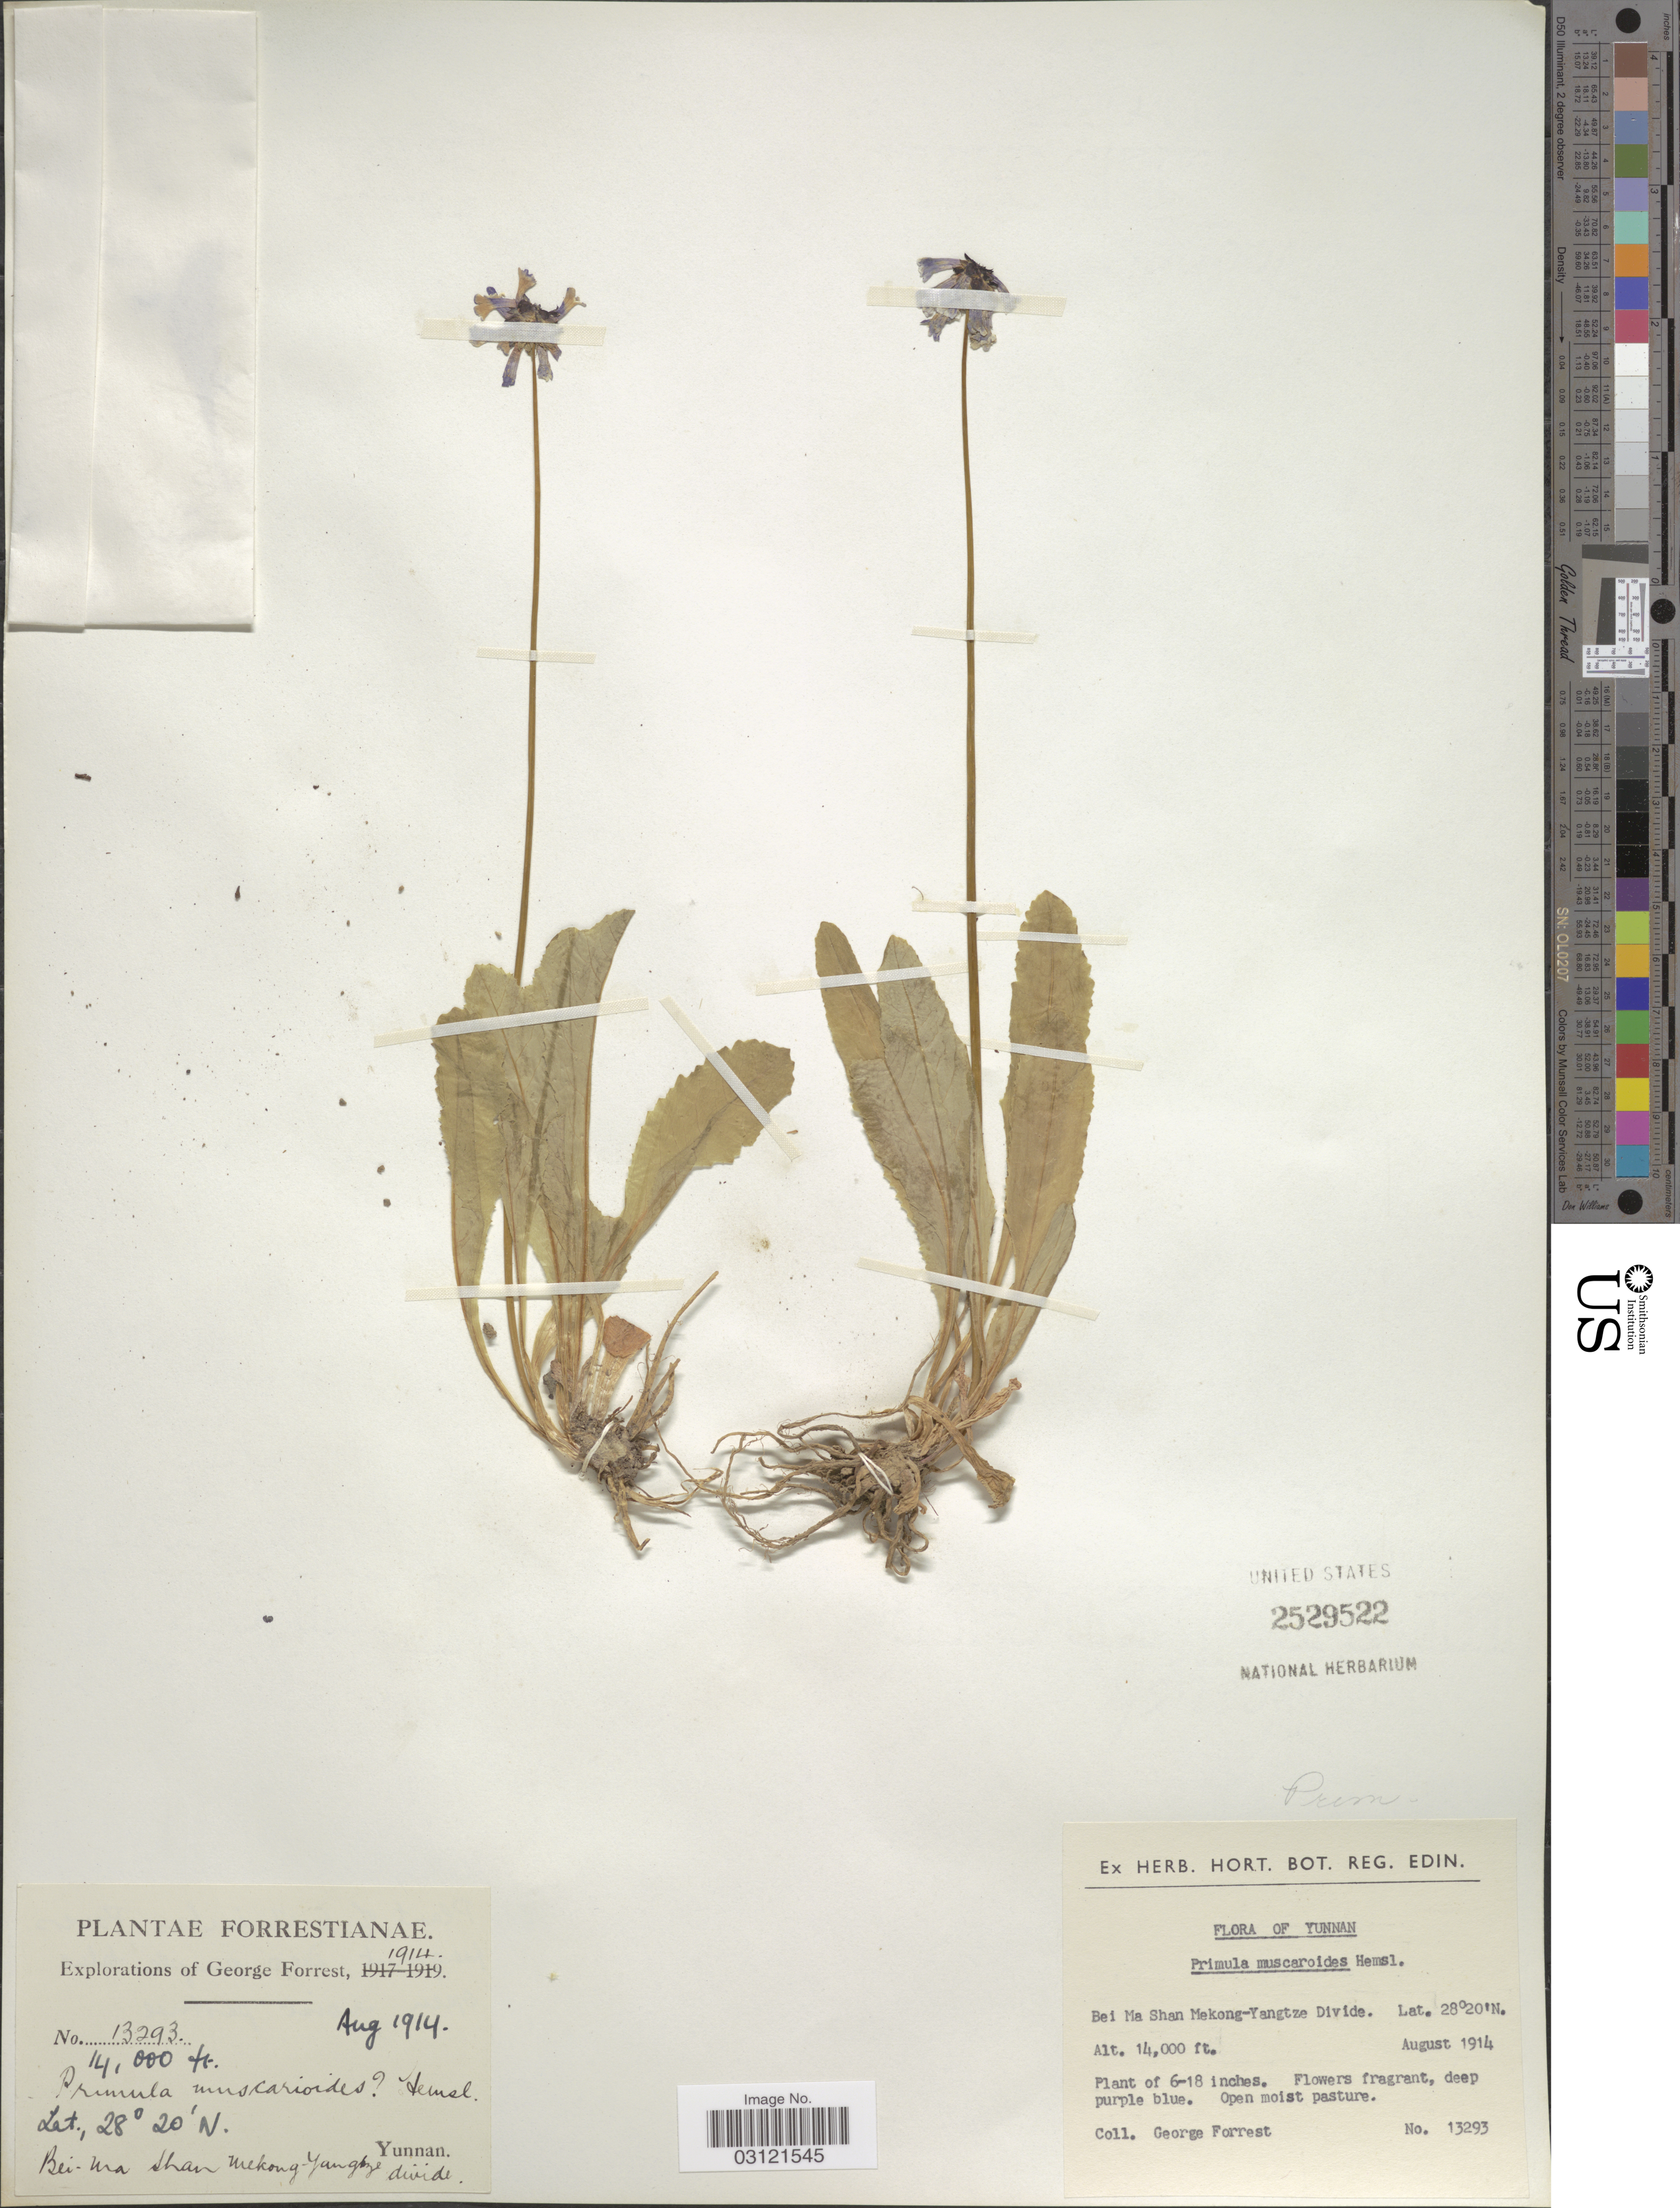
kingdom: Plantae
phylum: Tracheophyta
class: Magnoliopsida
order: Ericales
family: Primulaceae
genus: Primula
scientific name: Primula muscarioides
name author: Hemsl.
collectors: G. Forrest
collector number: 13293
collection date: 1914-08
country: China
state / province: Yunnan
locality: Bei Ma Shan Mekong-Yangtze Divide.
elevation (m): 4267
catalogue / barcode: US 2529522